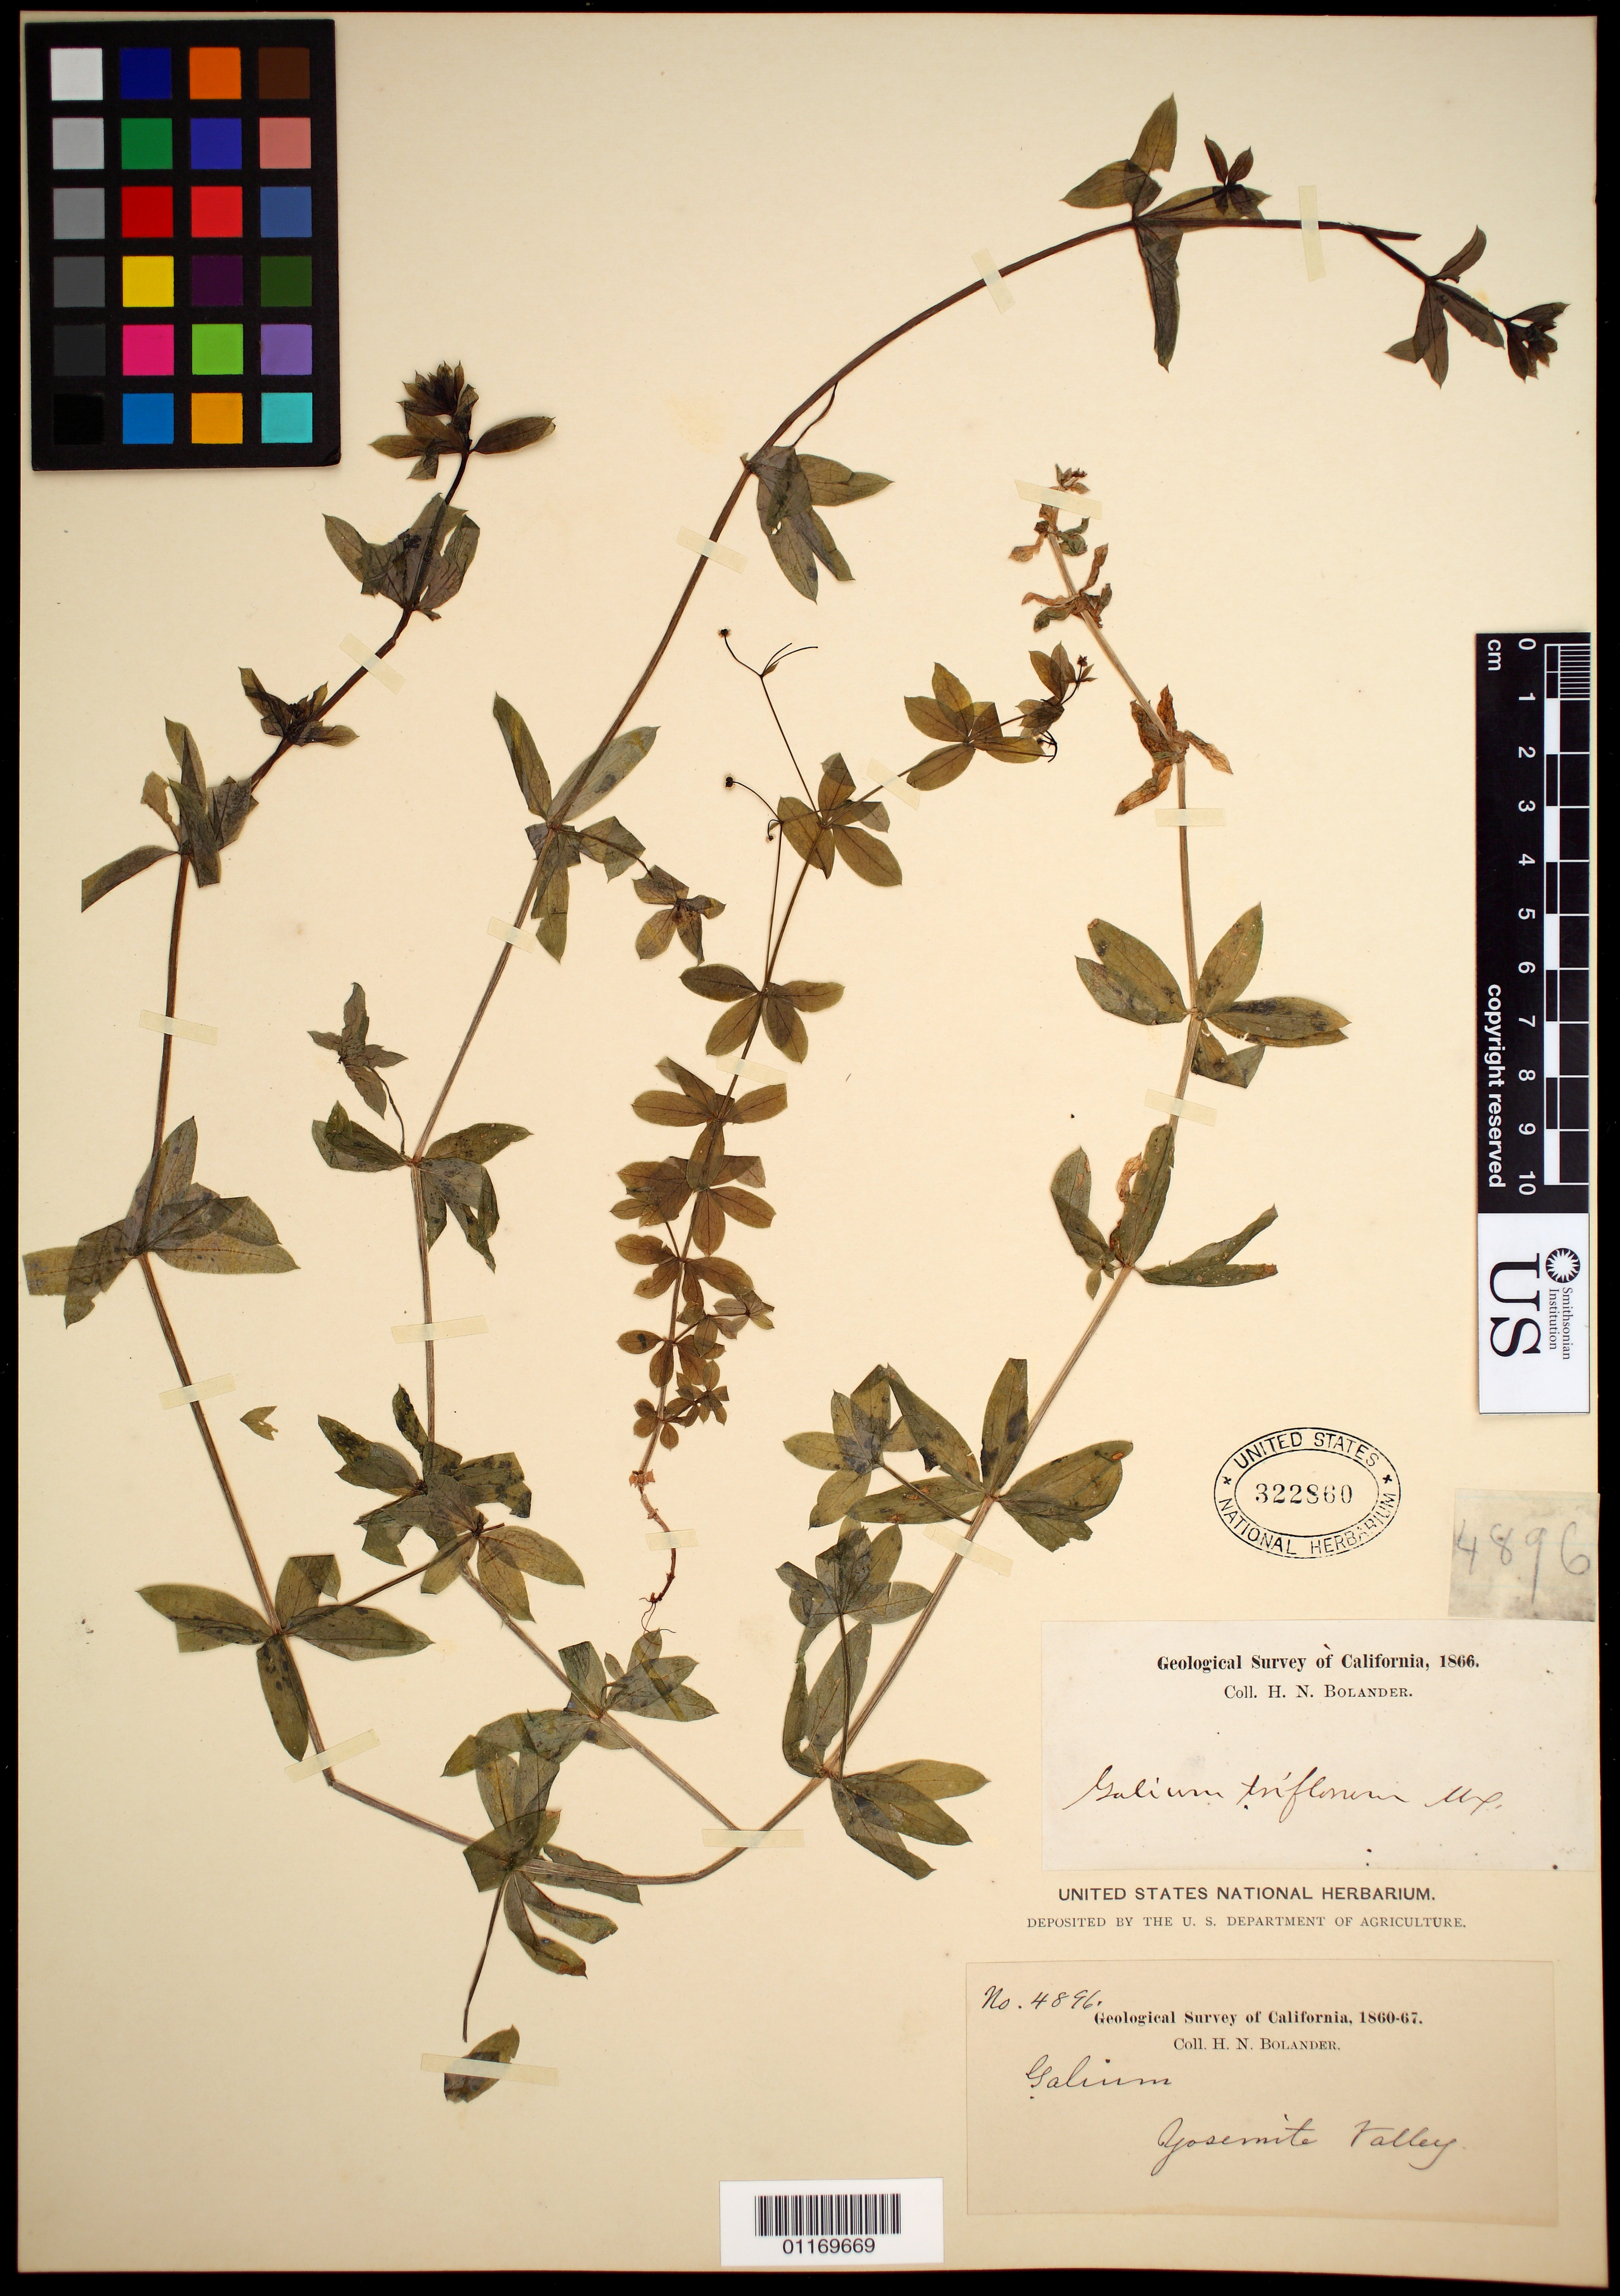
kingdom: Plantae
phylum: Tracheophyta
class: Magnoliopsida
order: Gentianales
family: Rubiaceae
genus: Galium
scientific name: Galium triflorum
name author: Michx.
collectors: H. Bolander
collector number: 4896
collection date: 1860/1867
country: United States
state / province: California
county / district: Mariposa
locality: Yosemite Valley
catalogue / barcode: US 322860